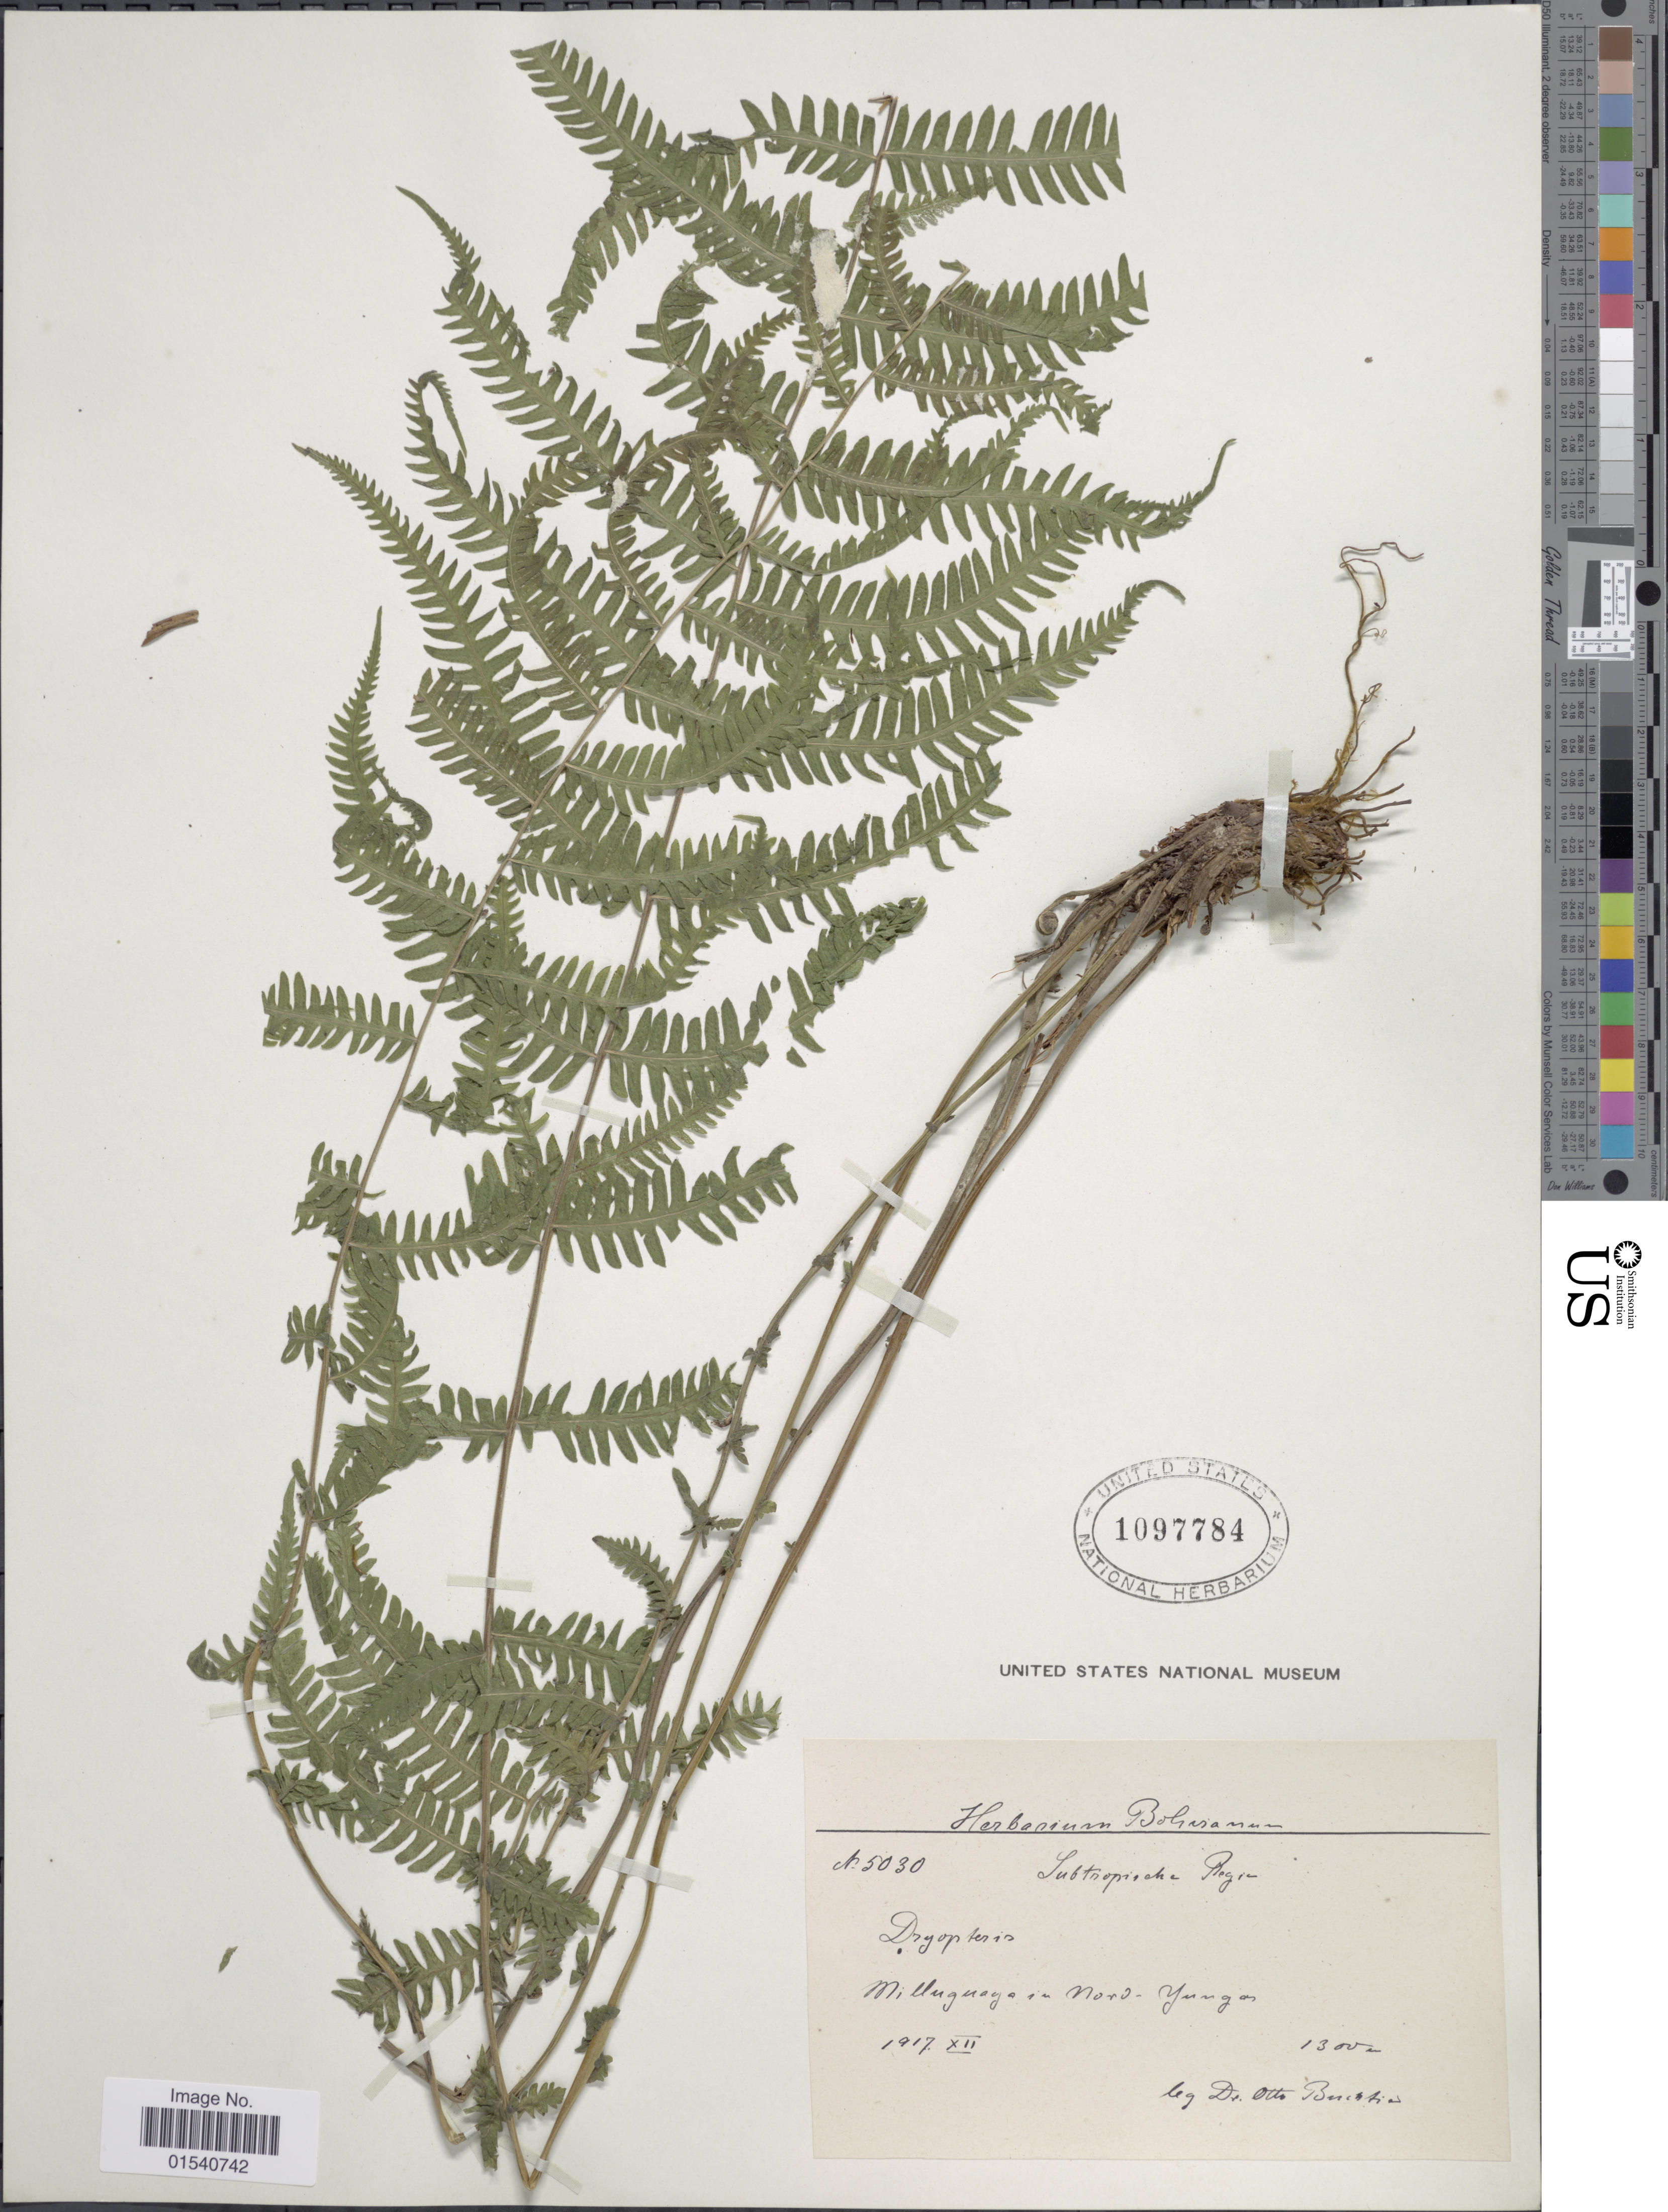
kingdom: Plantae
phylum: Tracheophyta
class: Polypodiopsida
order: Polypodiales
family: Thelypteridaceae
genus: Amauropelta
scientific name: Amauropelta rivulariformis (Rosenst.) comb. nov., ined 2015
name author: (Rosenst.)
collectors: O. Buchtien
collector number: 5030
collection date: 1917-12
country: Bolivia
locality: Millugauya in Nord-Yungas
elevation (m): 1300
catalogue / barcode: US 1097784